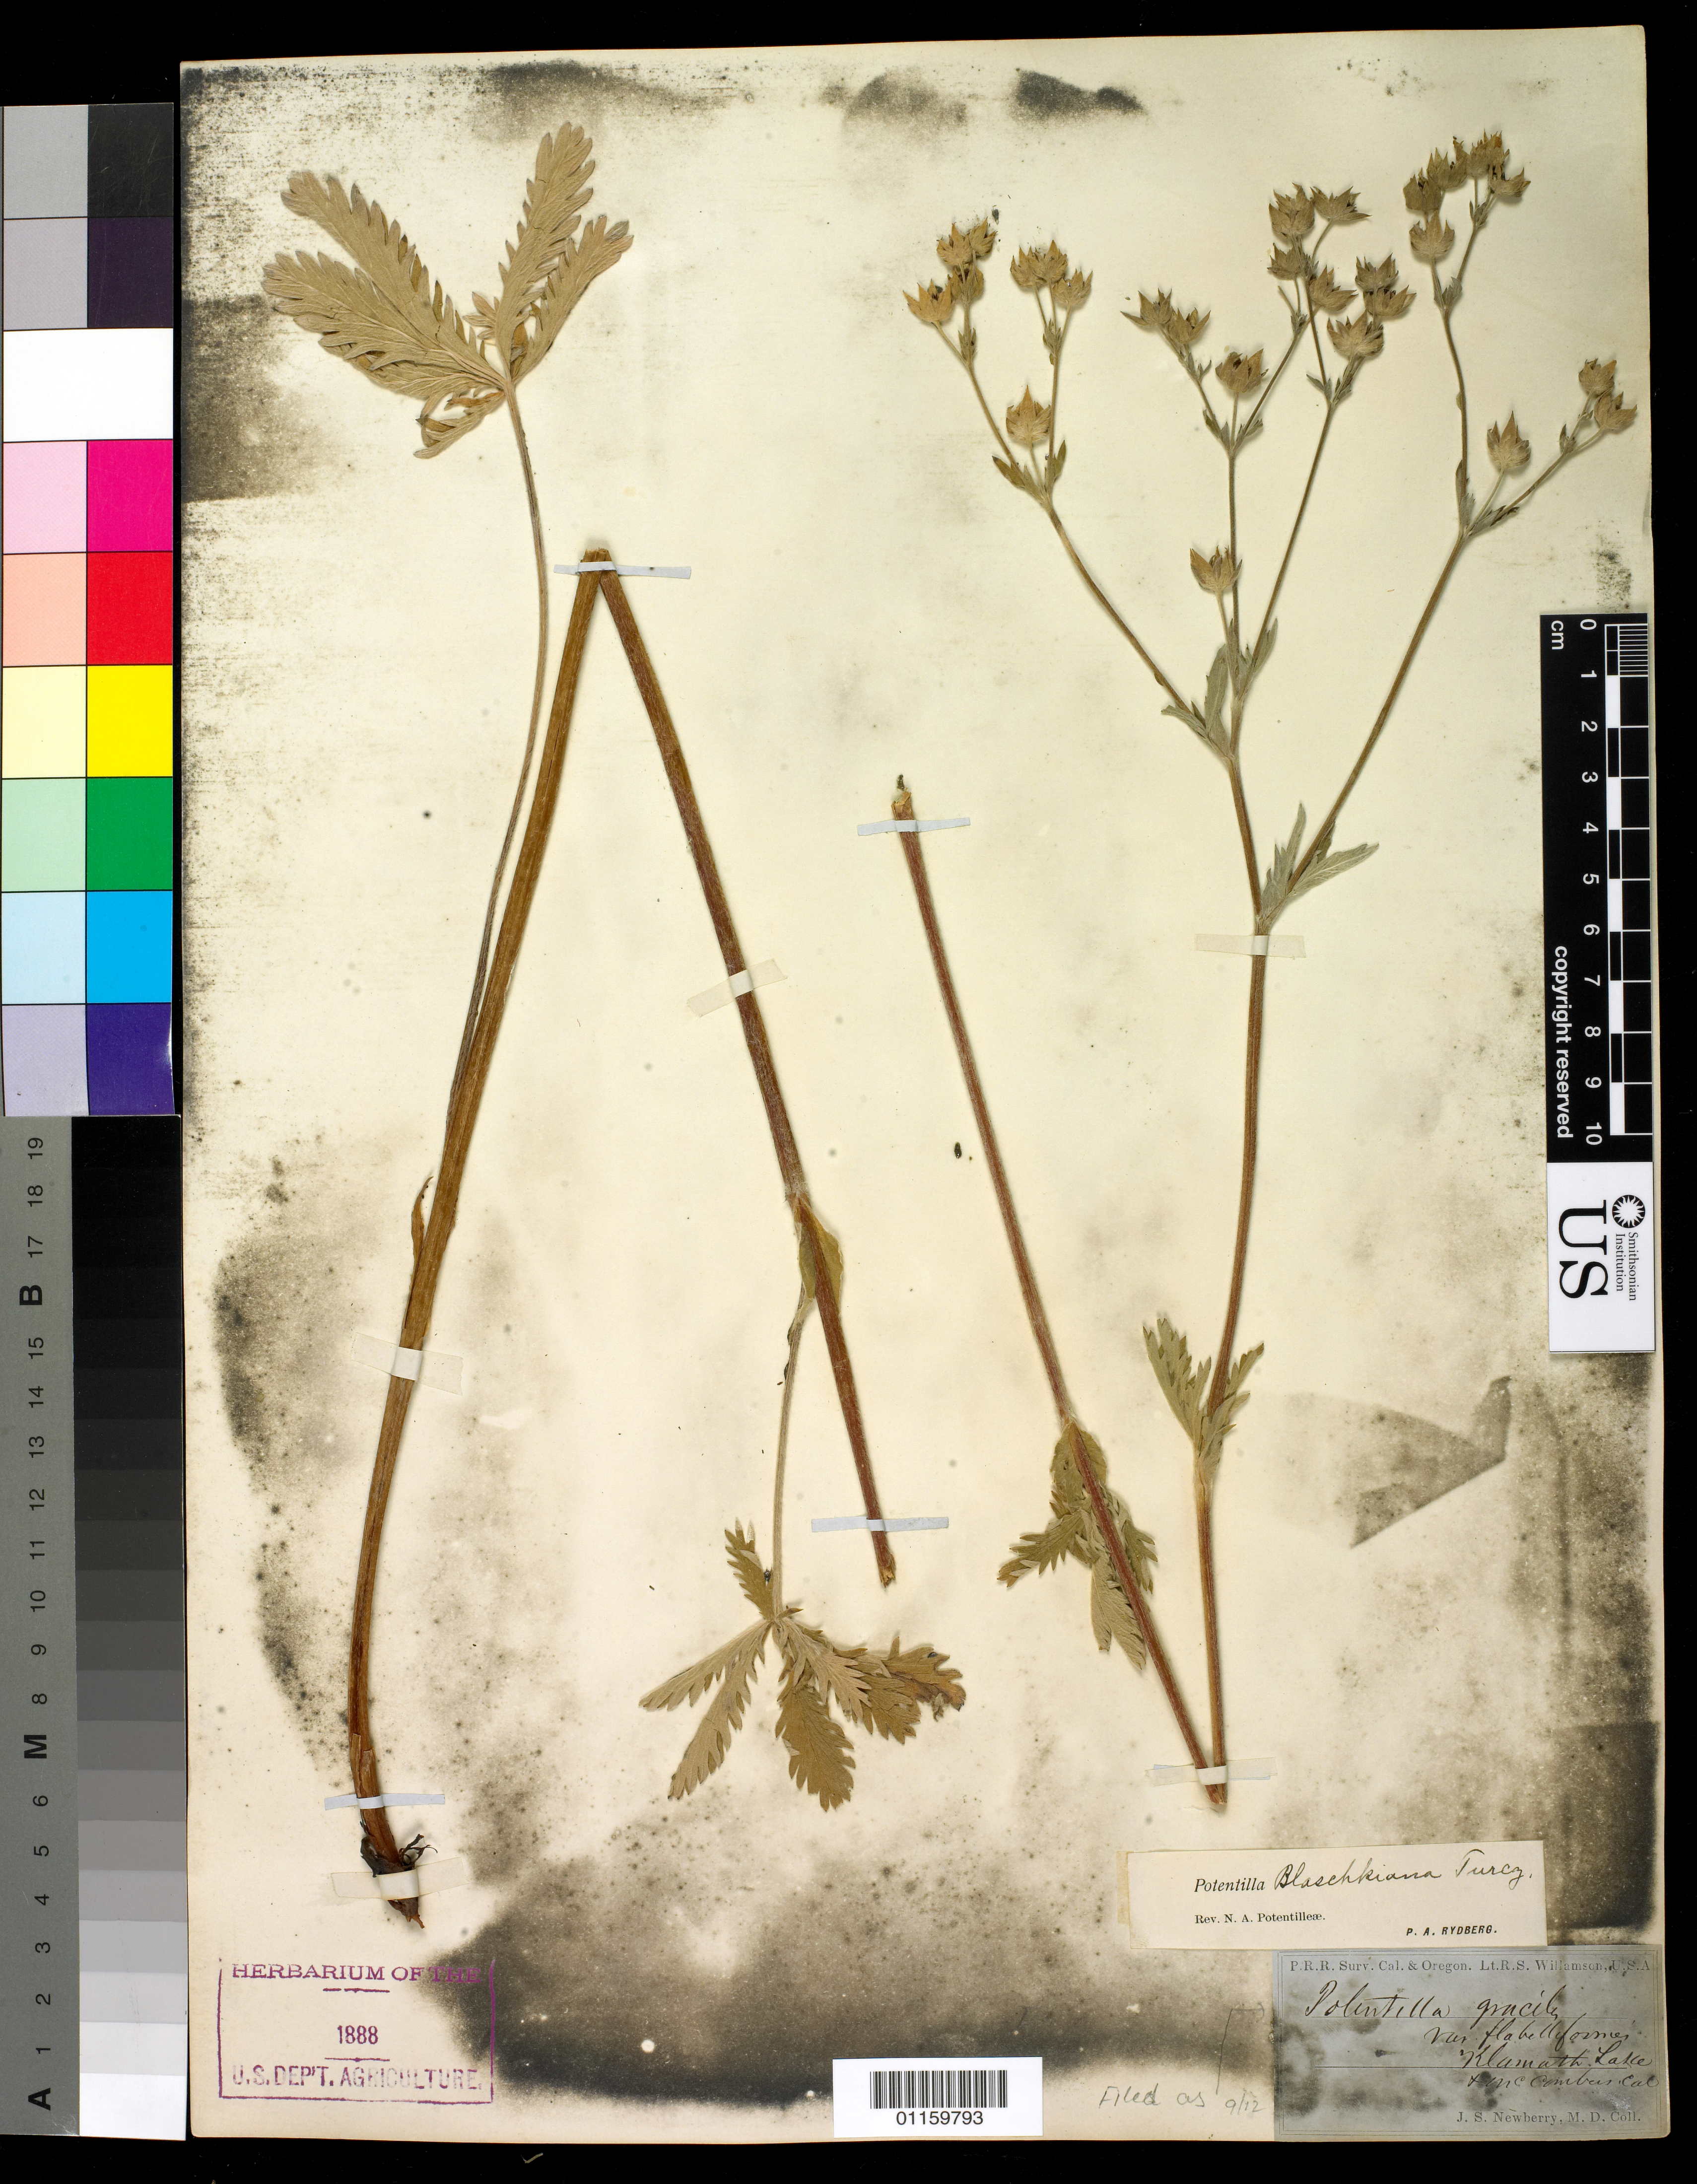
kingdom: Plantae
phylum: Tracheophyta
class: Magnoliopsida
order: Rosales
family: Rosaceae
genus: Potentilla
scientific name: Potentilla gracilis var. fastigiata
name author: (Nutt.) S. Watson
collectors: J. S. Newberry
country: United States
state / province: California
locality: Klamath Lake